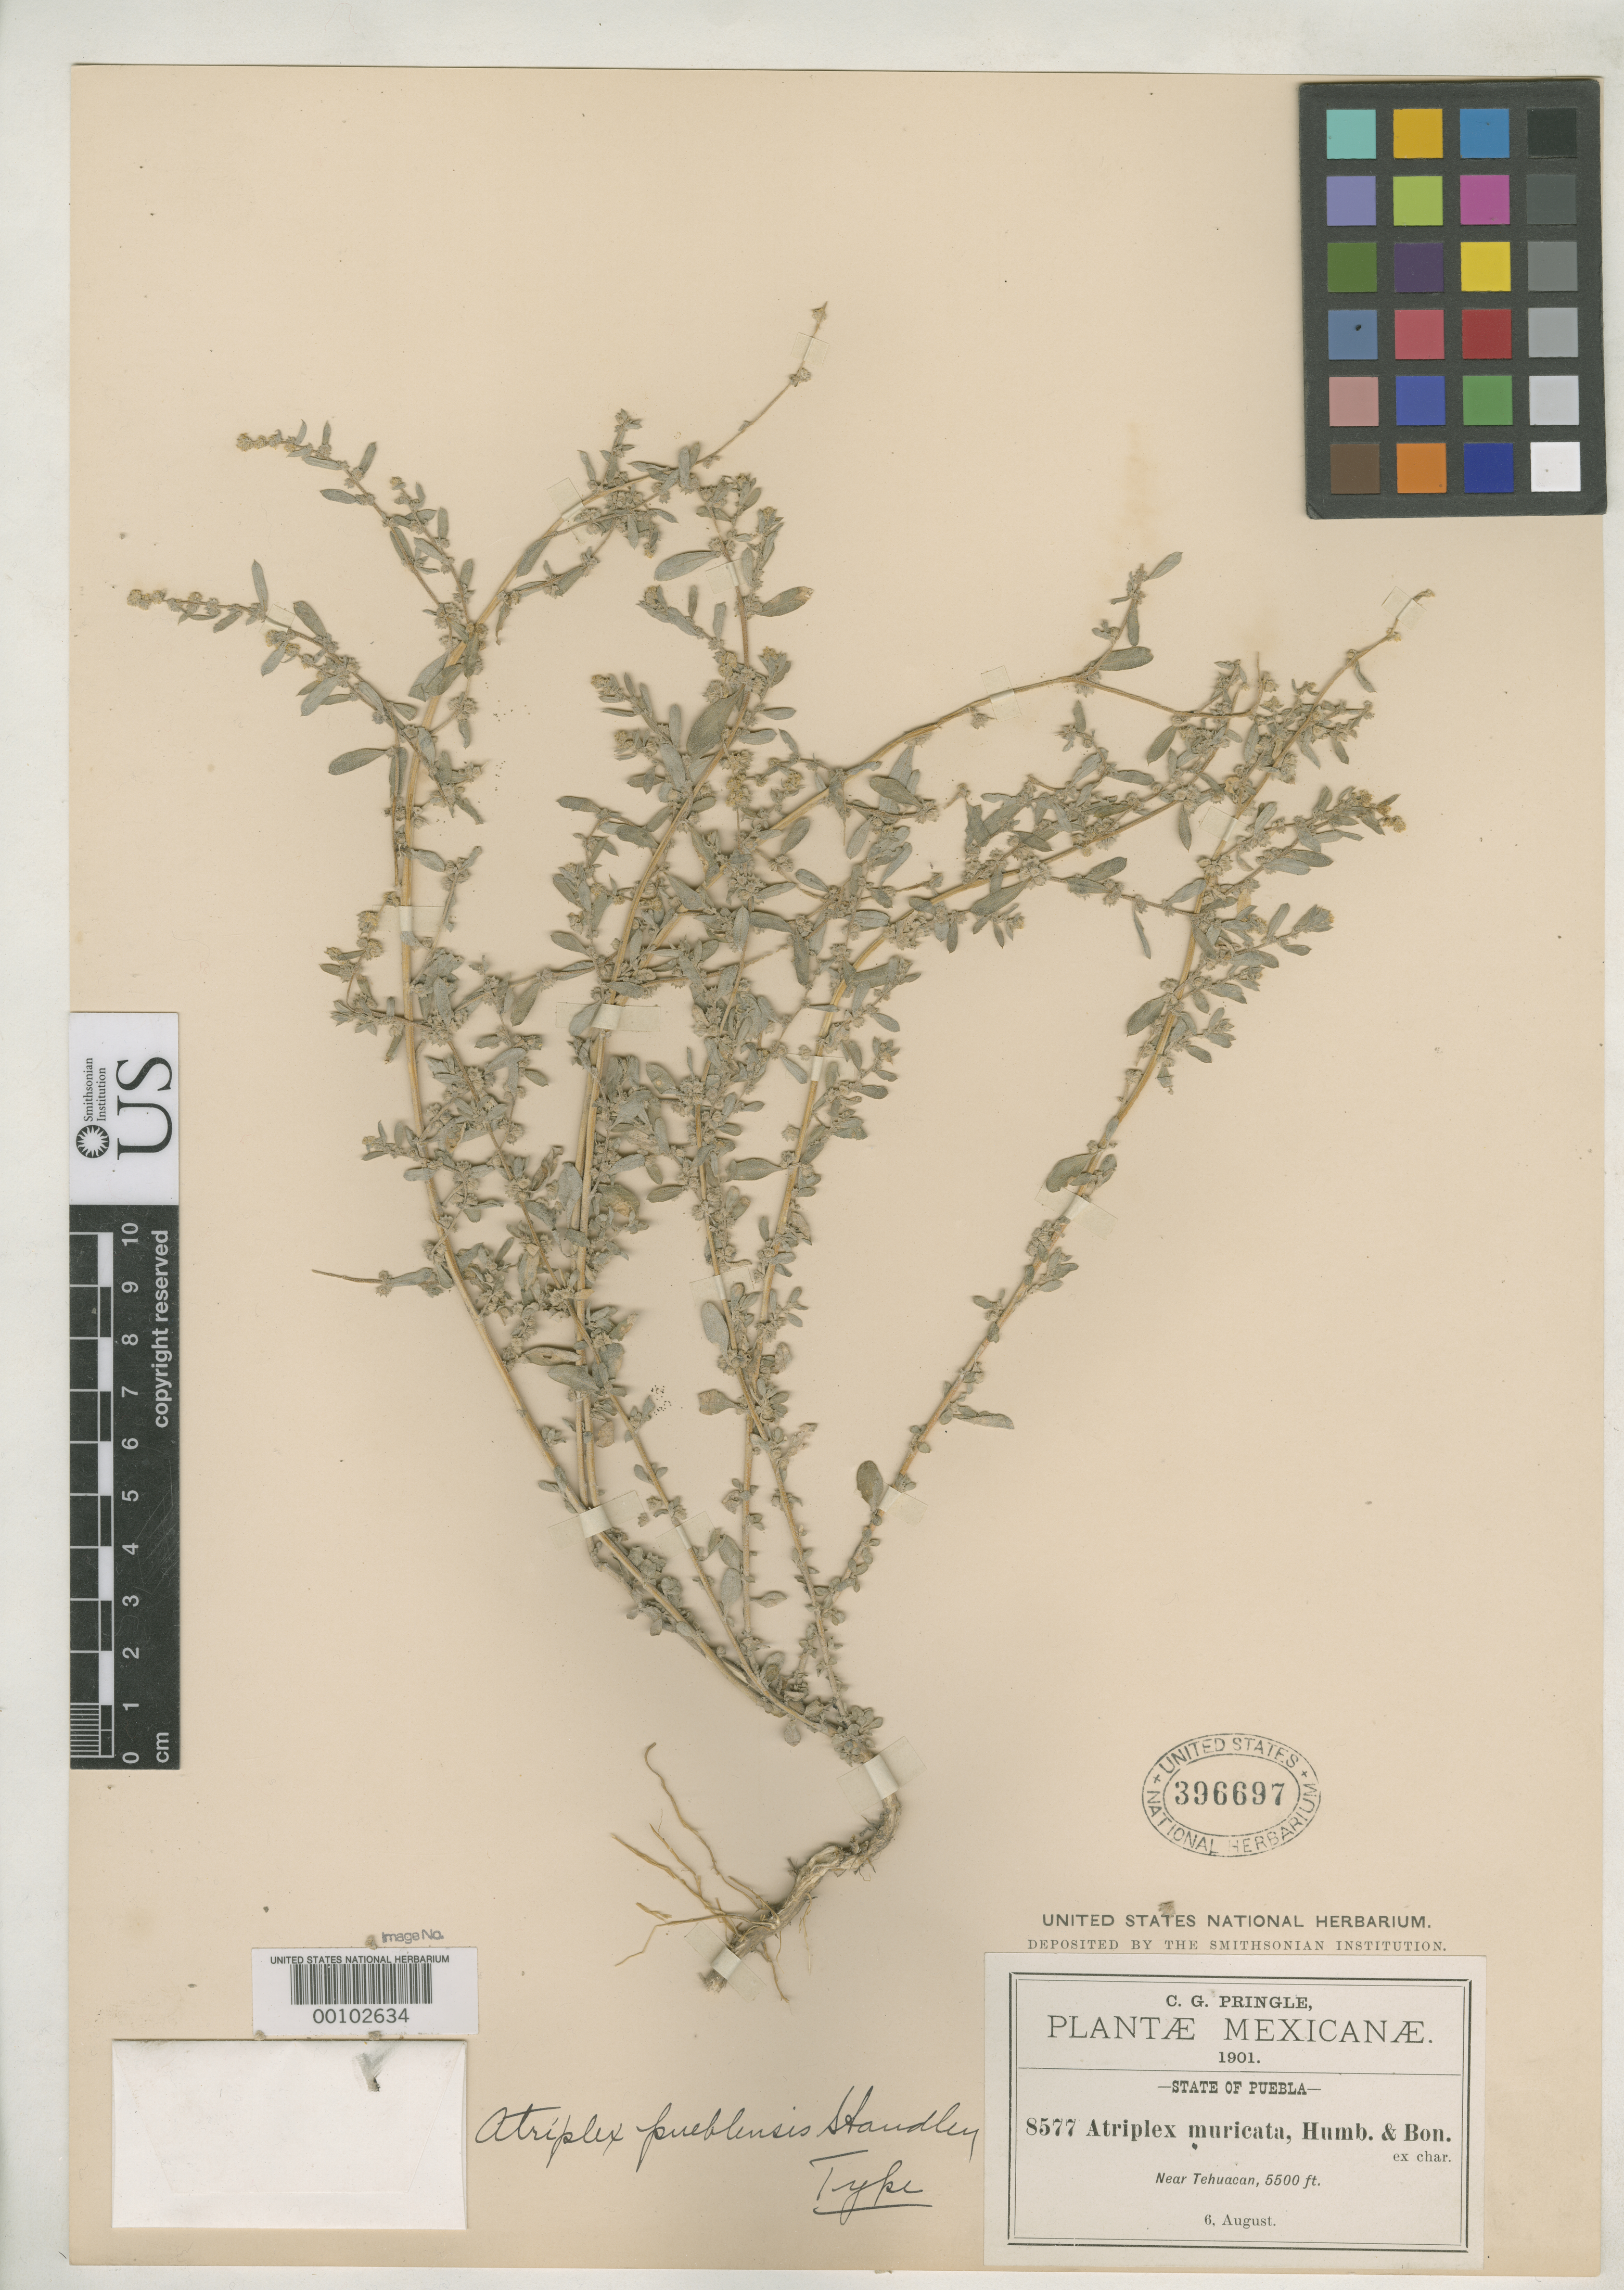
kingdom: Plantae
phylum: Tracheophyta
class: Magnoliopsida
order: Caryophyllales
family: Amaranthaceae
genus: Atriplex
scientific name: Atriplex pueblensis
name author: Standl.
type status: Holotype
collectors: C. G. Pringle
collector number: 8577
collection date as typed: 06 Aug 1901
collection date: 1901-08-06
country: Mexico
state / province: Puebla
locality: Near Tehuacan.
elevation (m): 1676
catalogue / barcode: US 396697